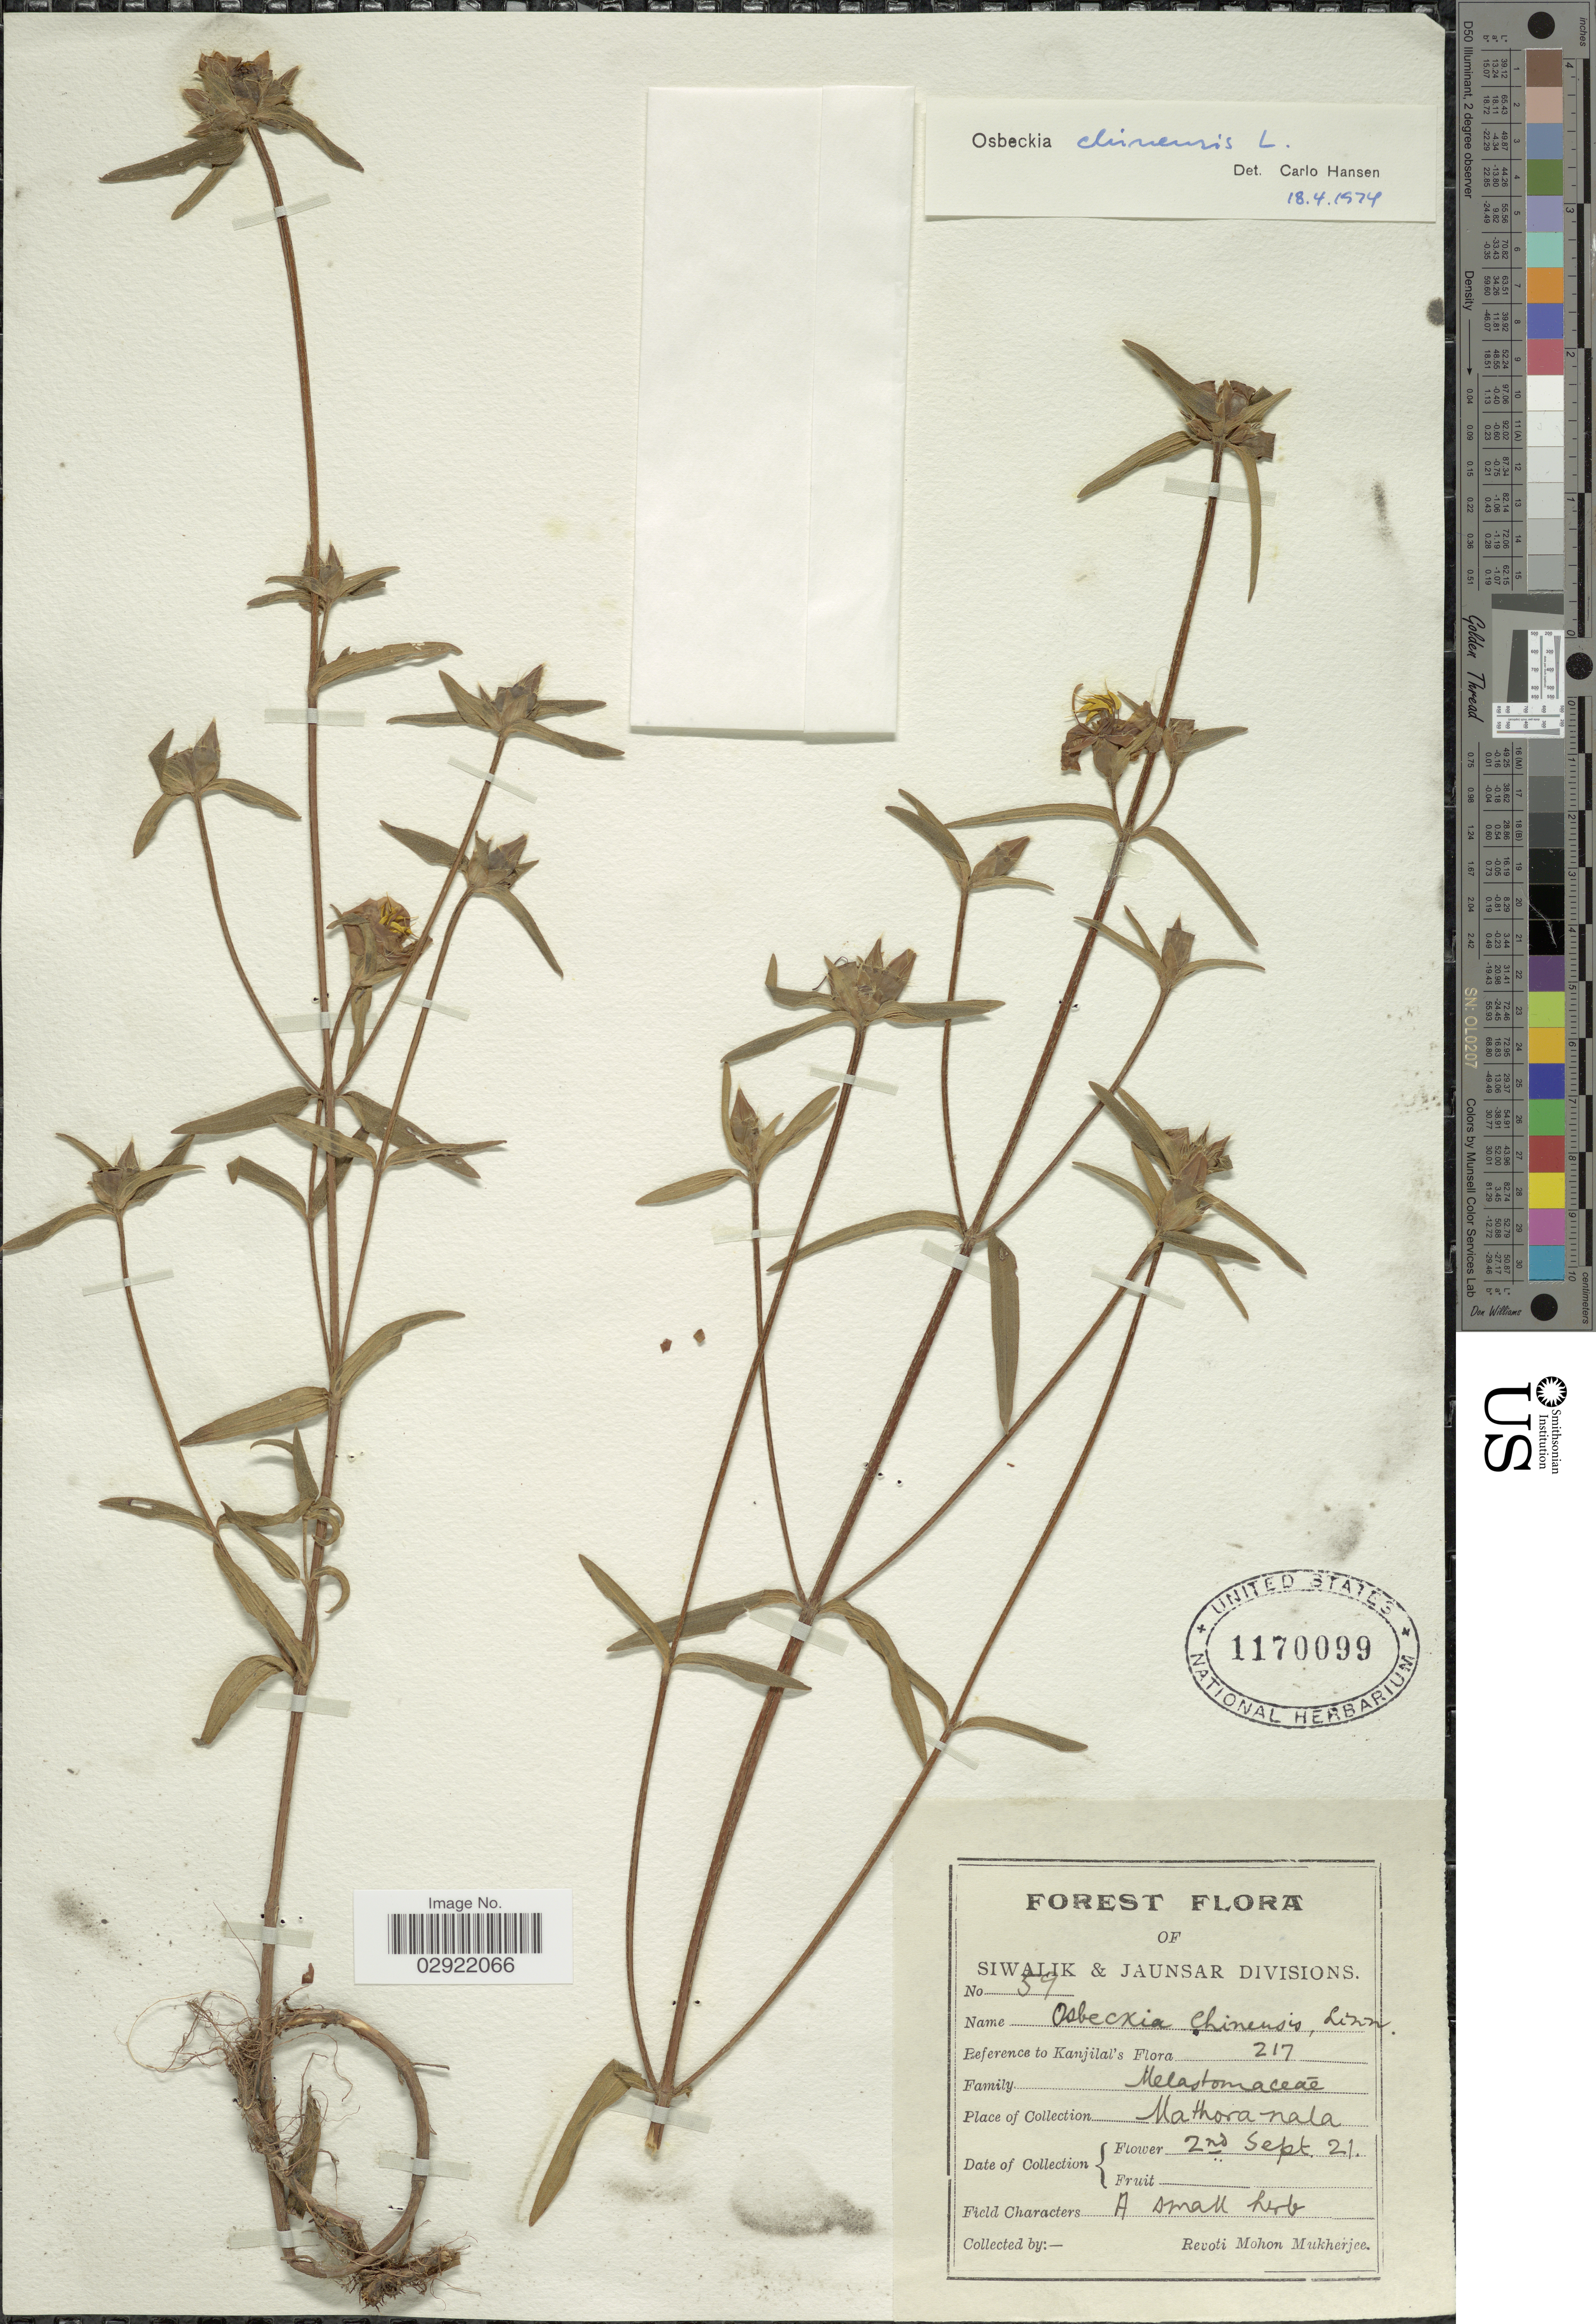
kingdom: Plantae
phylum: Tracheophyta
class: Magnoliopsida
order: Myrtales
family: Melastomataceae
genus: Osbeckia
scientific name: Osbeckia chinensis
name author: L.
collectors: R. Mukherjee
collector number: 59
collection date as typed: Transcribed d/m/y: 2/9/21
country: India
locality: Siwalik & Jaunsar Divisions. Mathoranala.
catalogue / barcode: US 1170099